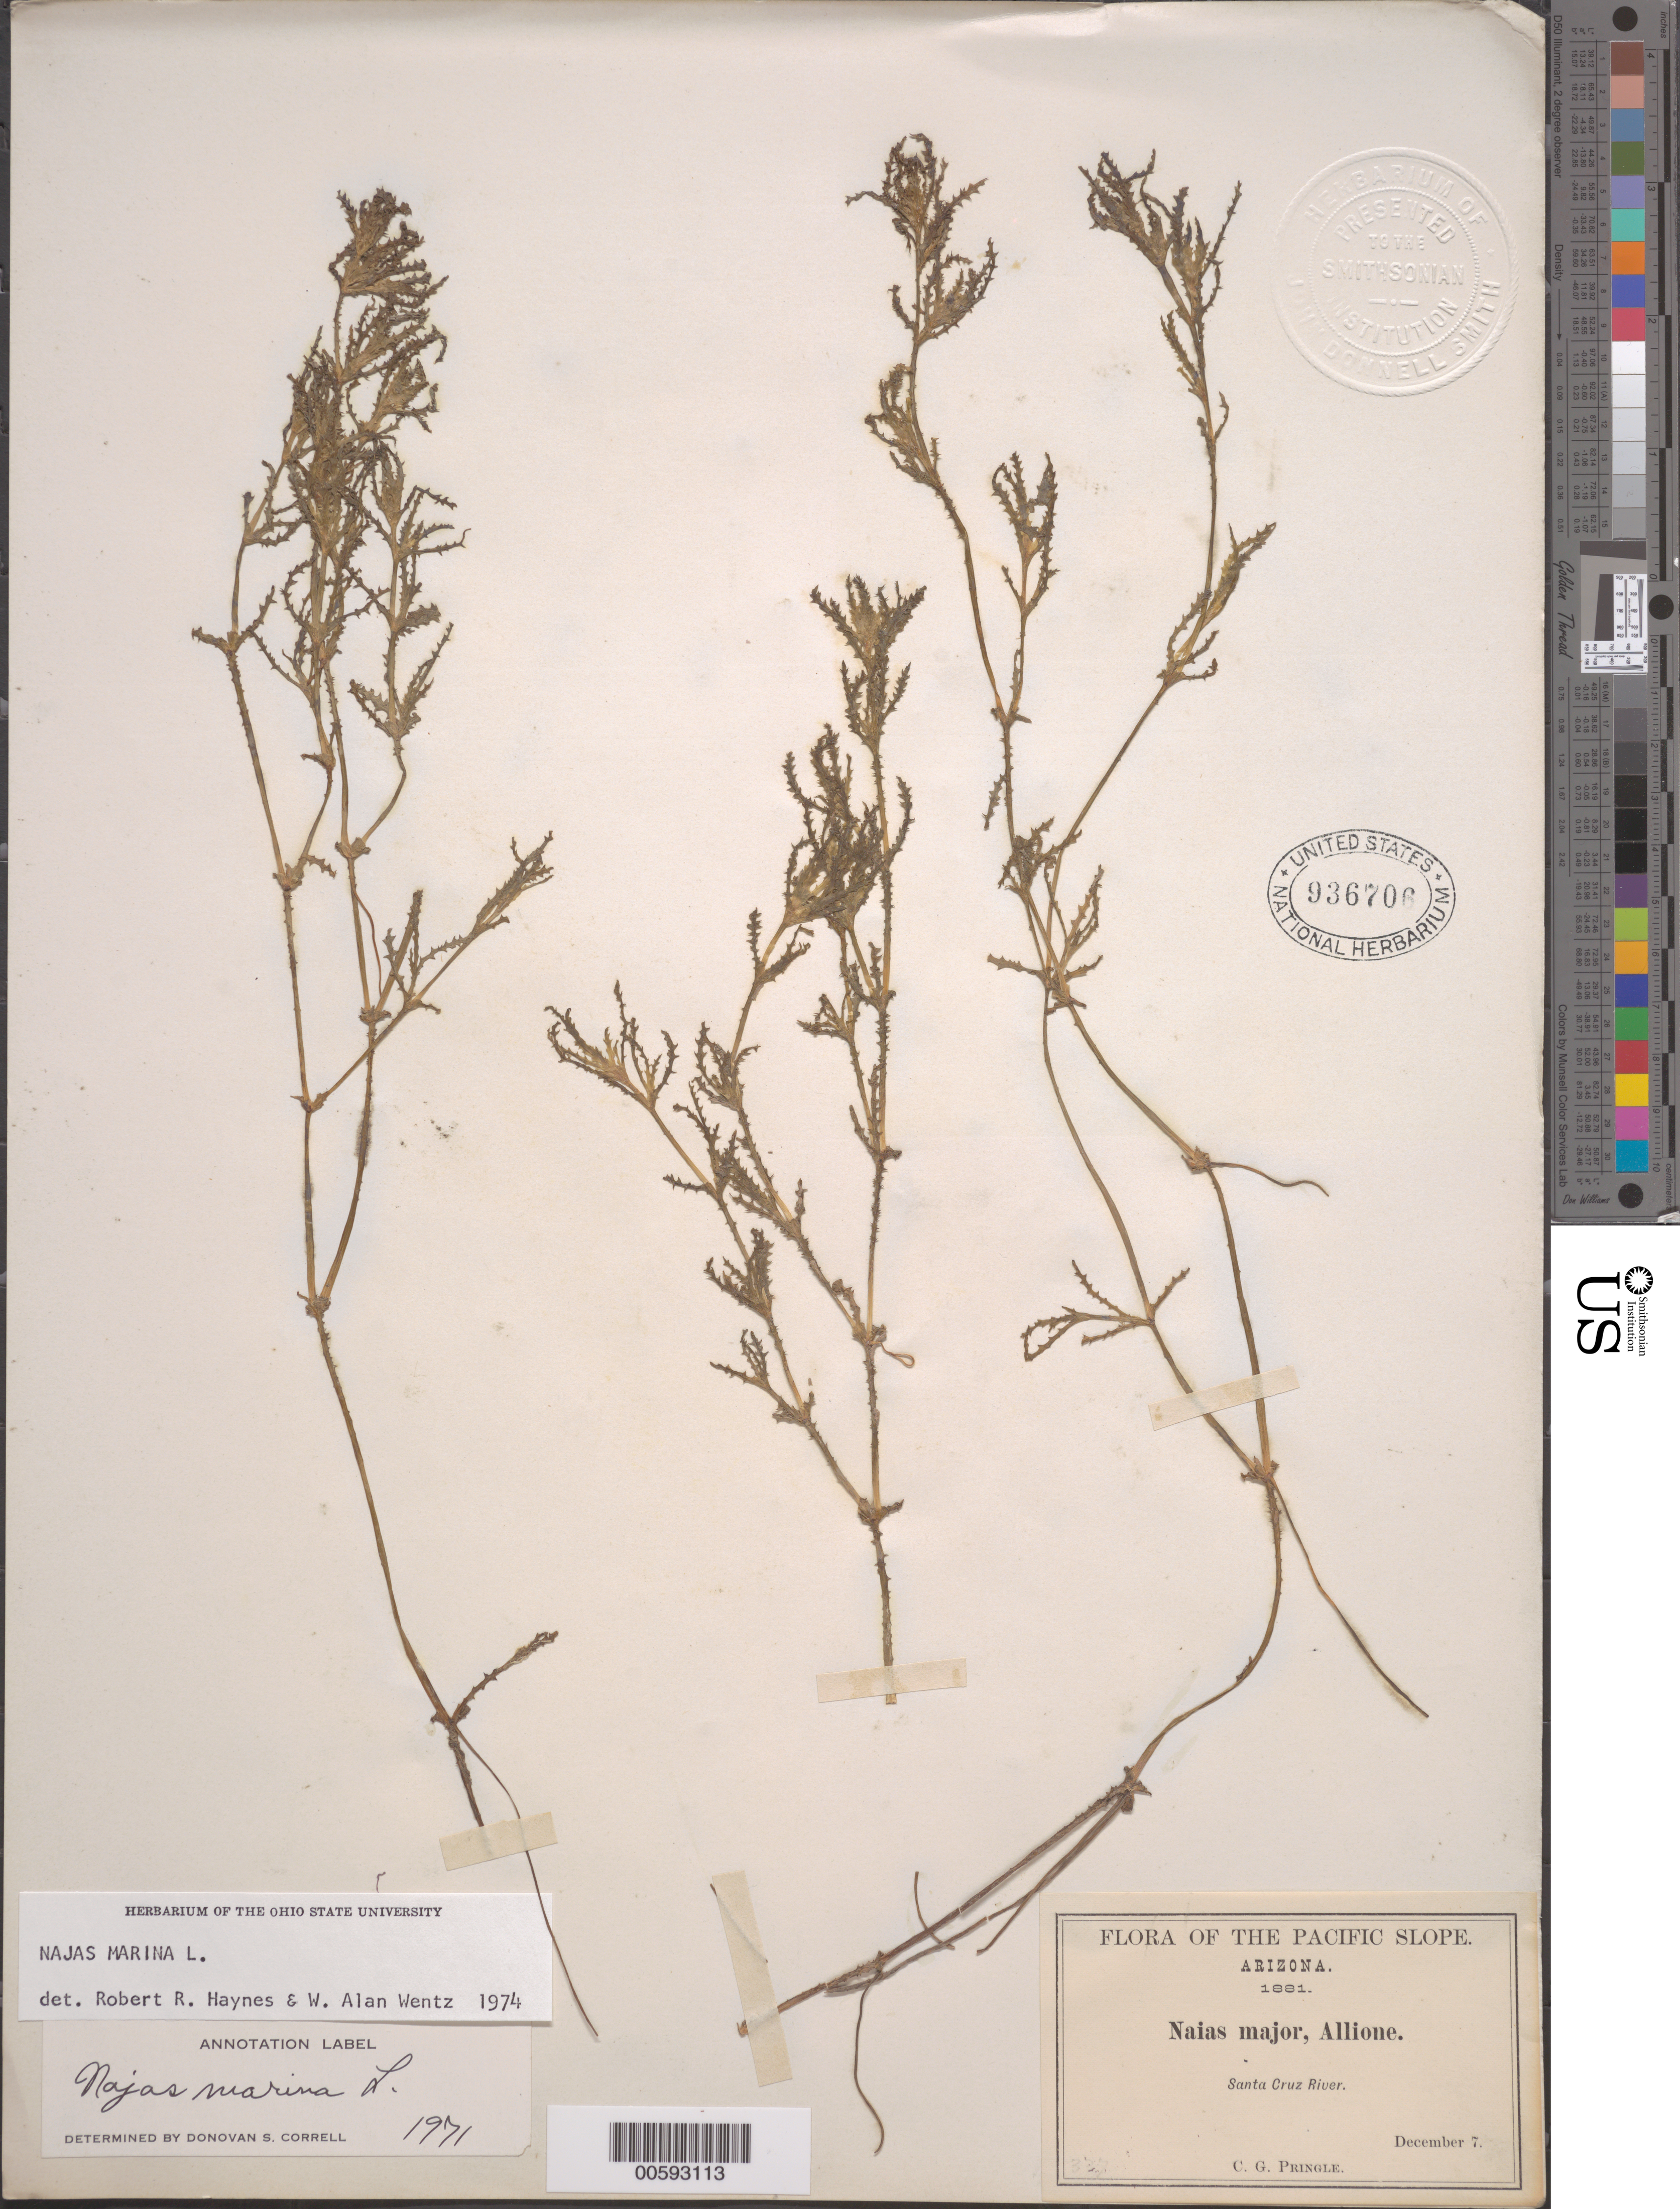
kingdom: Plantae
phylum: Tracheophyta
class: Liliopsida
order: Alismatales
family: Hydrocharitaceae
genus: Najas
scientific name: Najas marina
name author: L.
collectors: C. G. Pringle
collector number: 337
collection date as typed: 07 Dec 1881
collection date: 1881-12-07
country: United States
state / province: Arizona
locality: Santa Cruz River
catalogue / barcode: US 936706